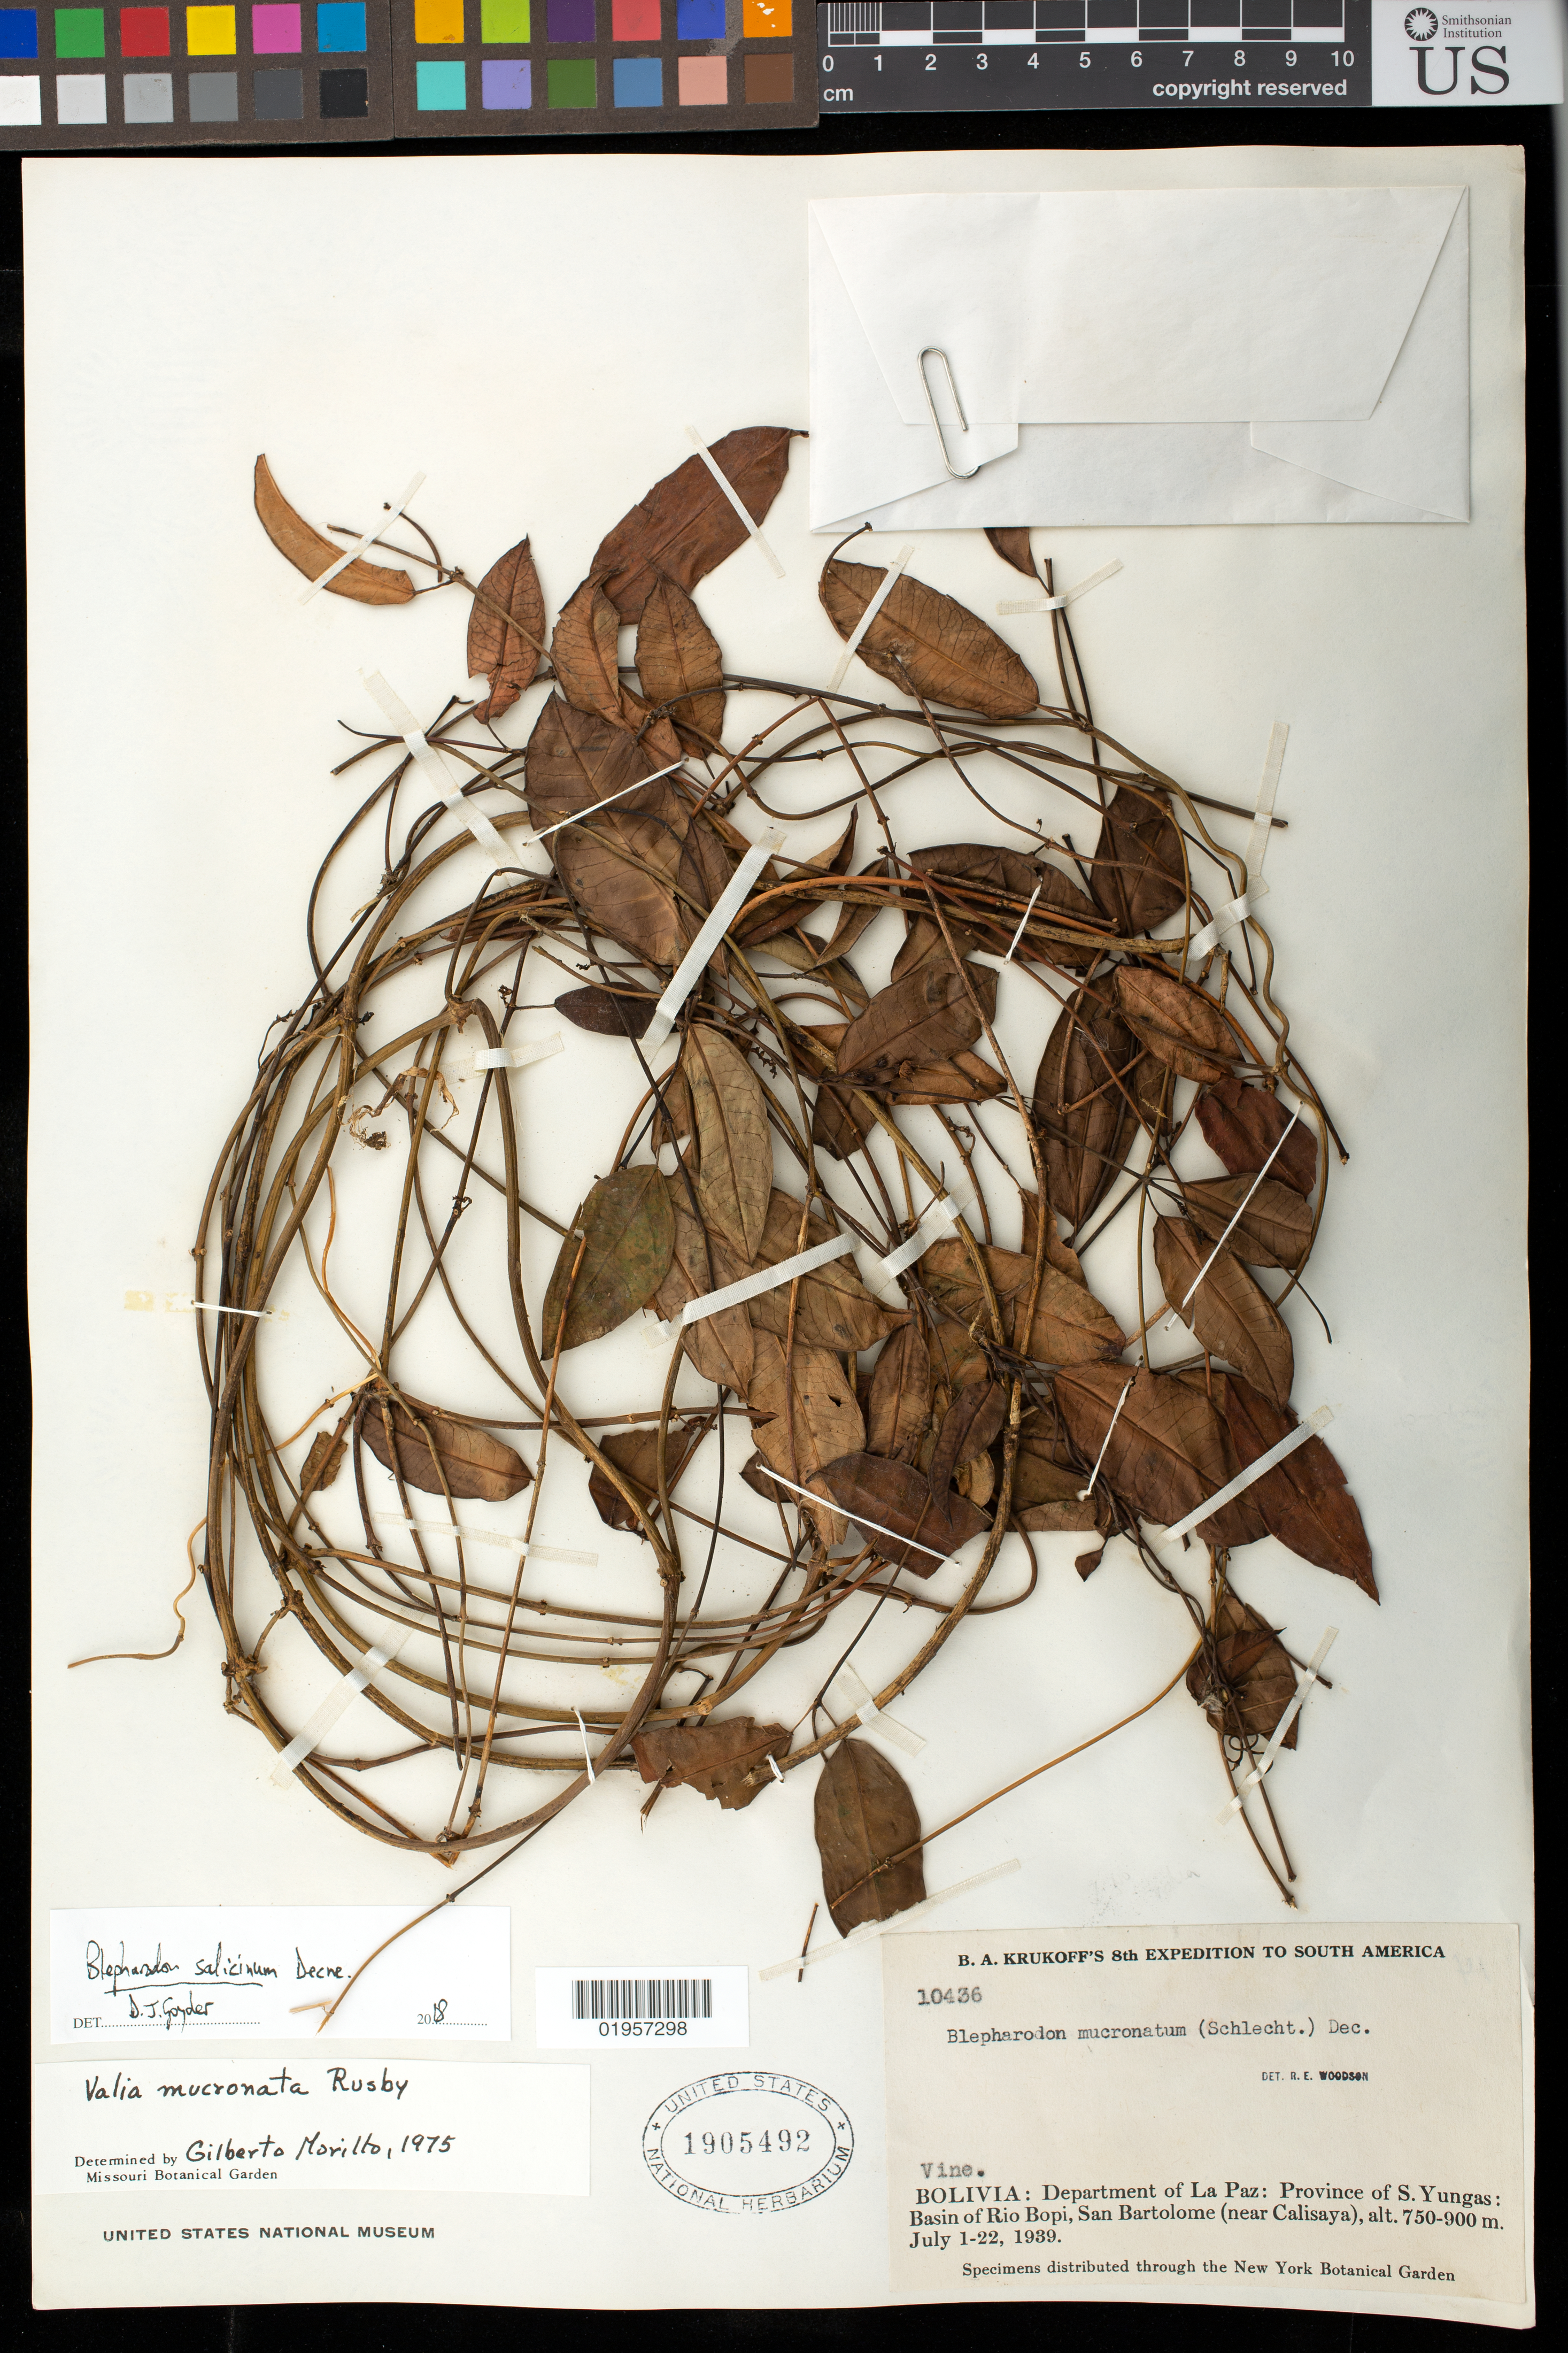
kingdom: Plantae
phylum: Tracheophyta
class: Magnoliopsida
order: Gentianales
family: Apocynaceae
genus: Blepharodon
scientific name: Blepharodon salicinum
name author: Decne.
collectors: B. A. Krukoff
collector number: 10436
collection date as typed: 01 Jul 1939 to 22 Jul 1939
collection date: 1939-07-01/1939-07-22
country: Bolivia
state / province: La Paz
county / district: Sud Yungas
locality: San Bartolome, near Calisaya, Basin of Rio Bopi.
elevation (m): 750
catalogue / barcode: US 1905492